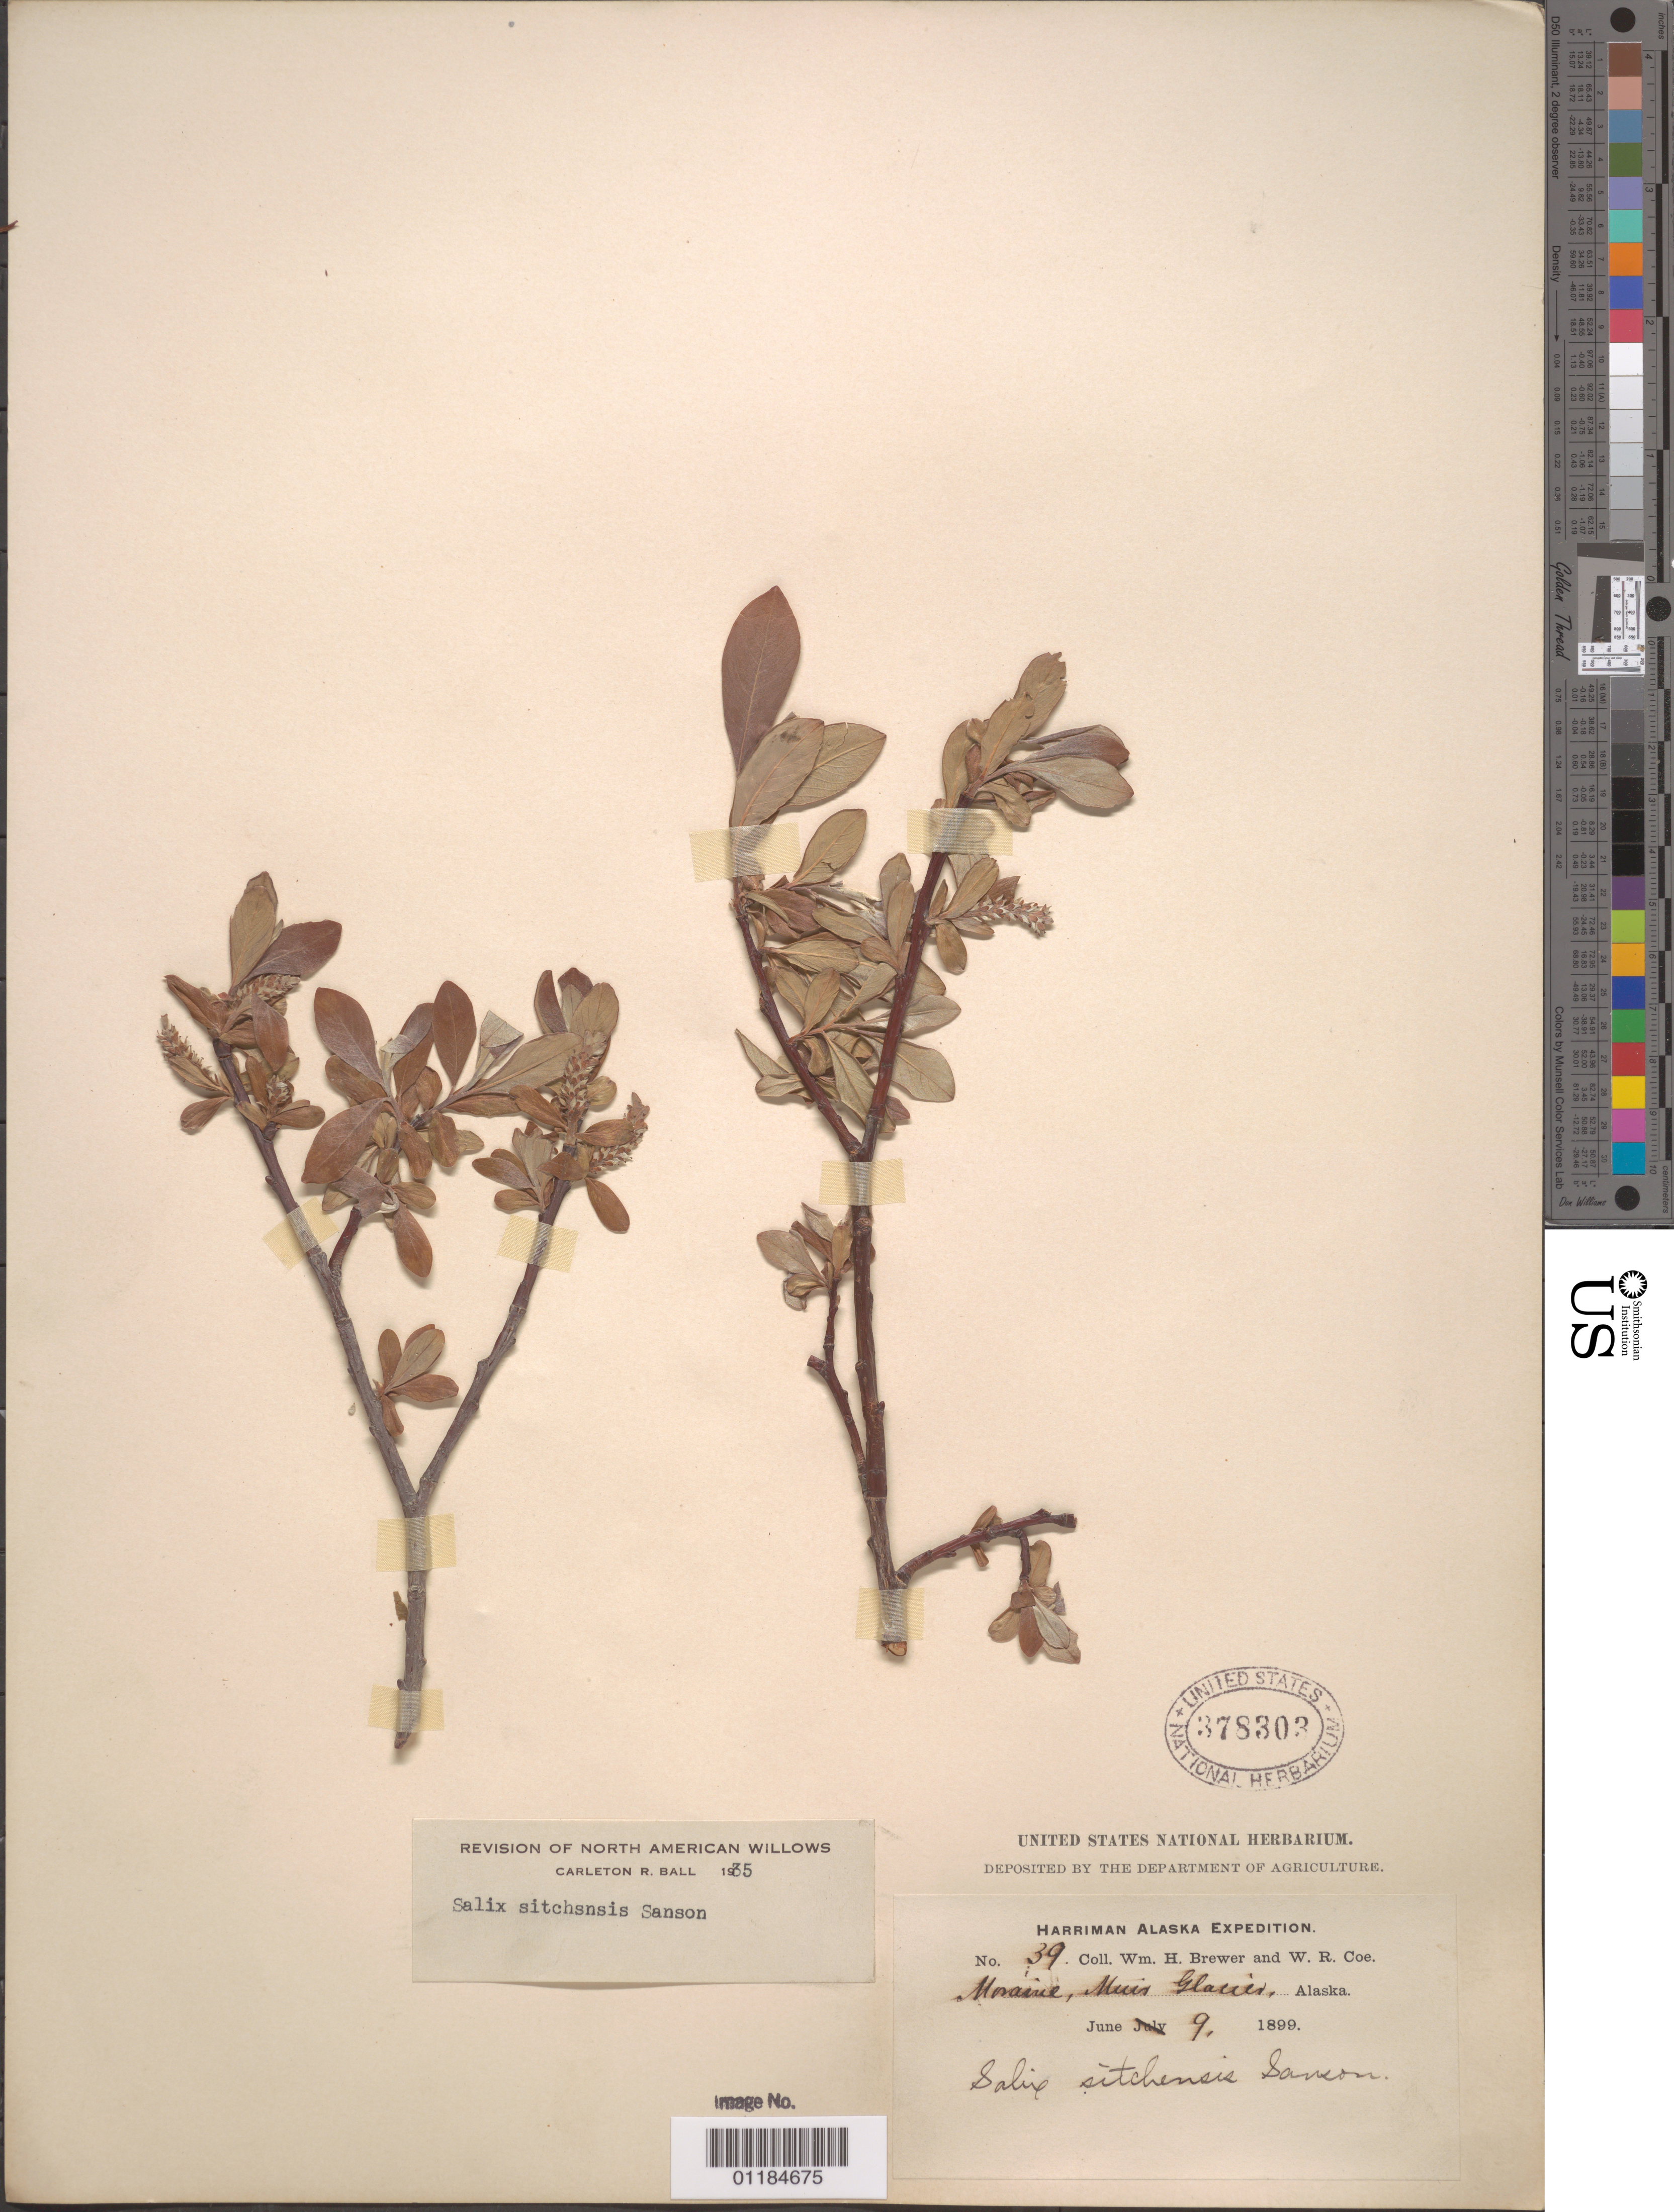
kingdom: Plantae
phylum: Tracheophyta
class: Magnoliopsida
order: Malpighiales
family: Salicaceae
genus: Salix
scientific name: Salix sitchensis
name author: Sanson ex Bong.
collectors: W. H. Brewer & W. Coe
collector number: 39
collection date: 1899-06-09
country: United States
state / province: Alaska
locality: Moraine, Muir Glacier.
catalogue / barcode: US 378303